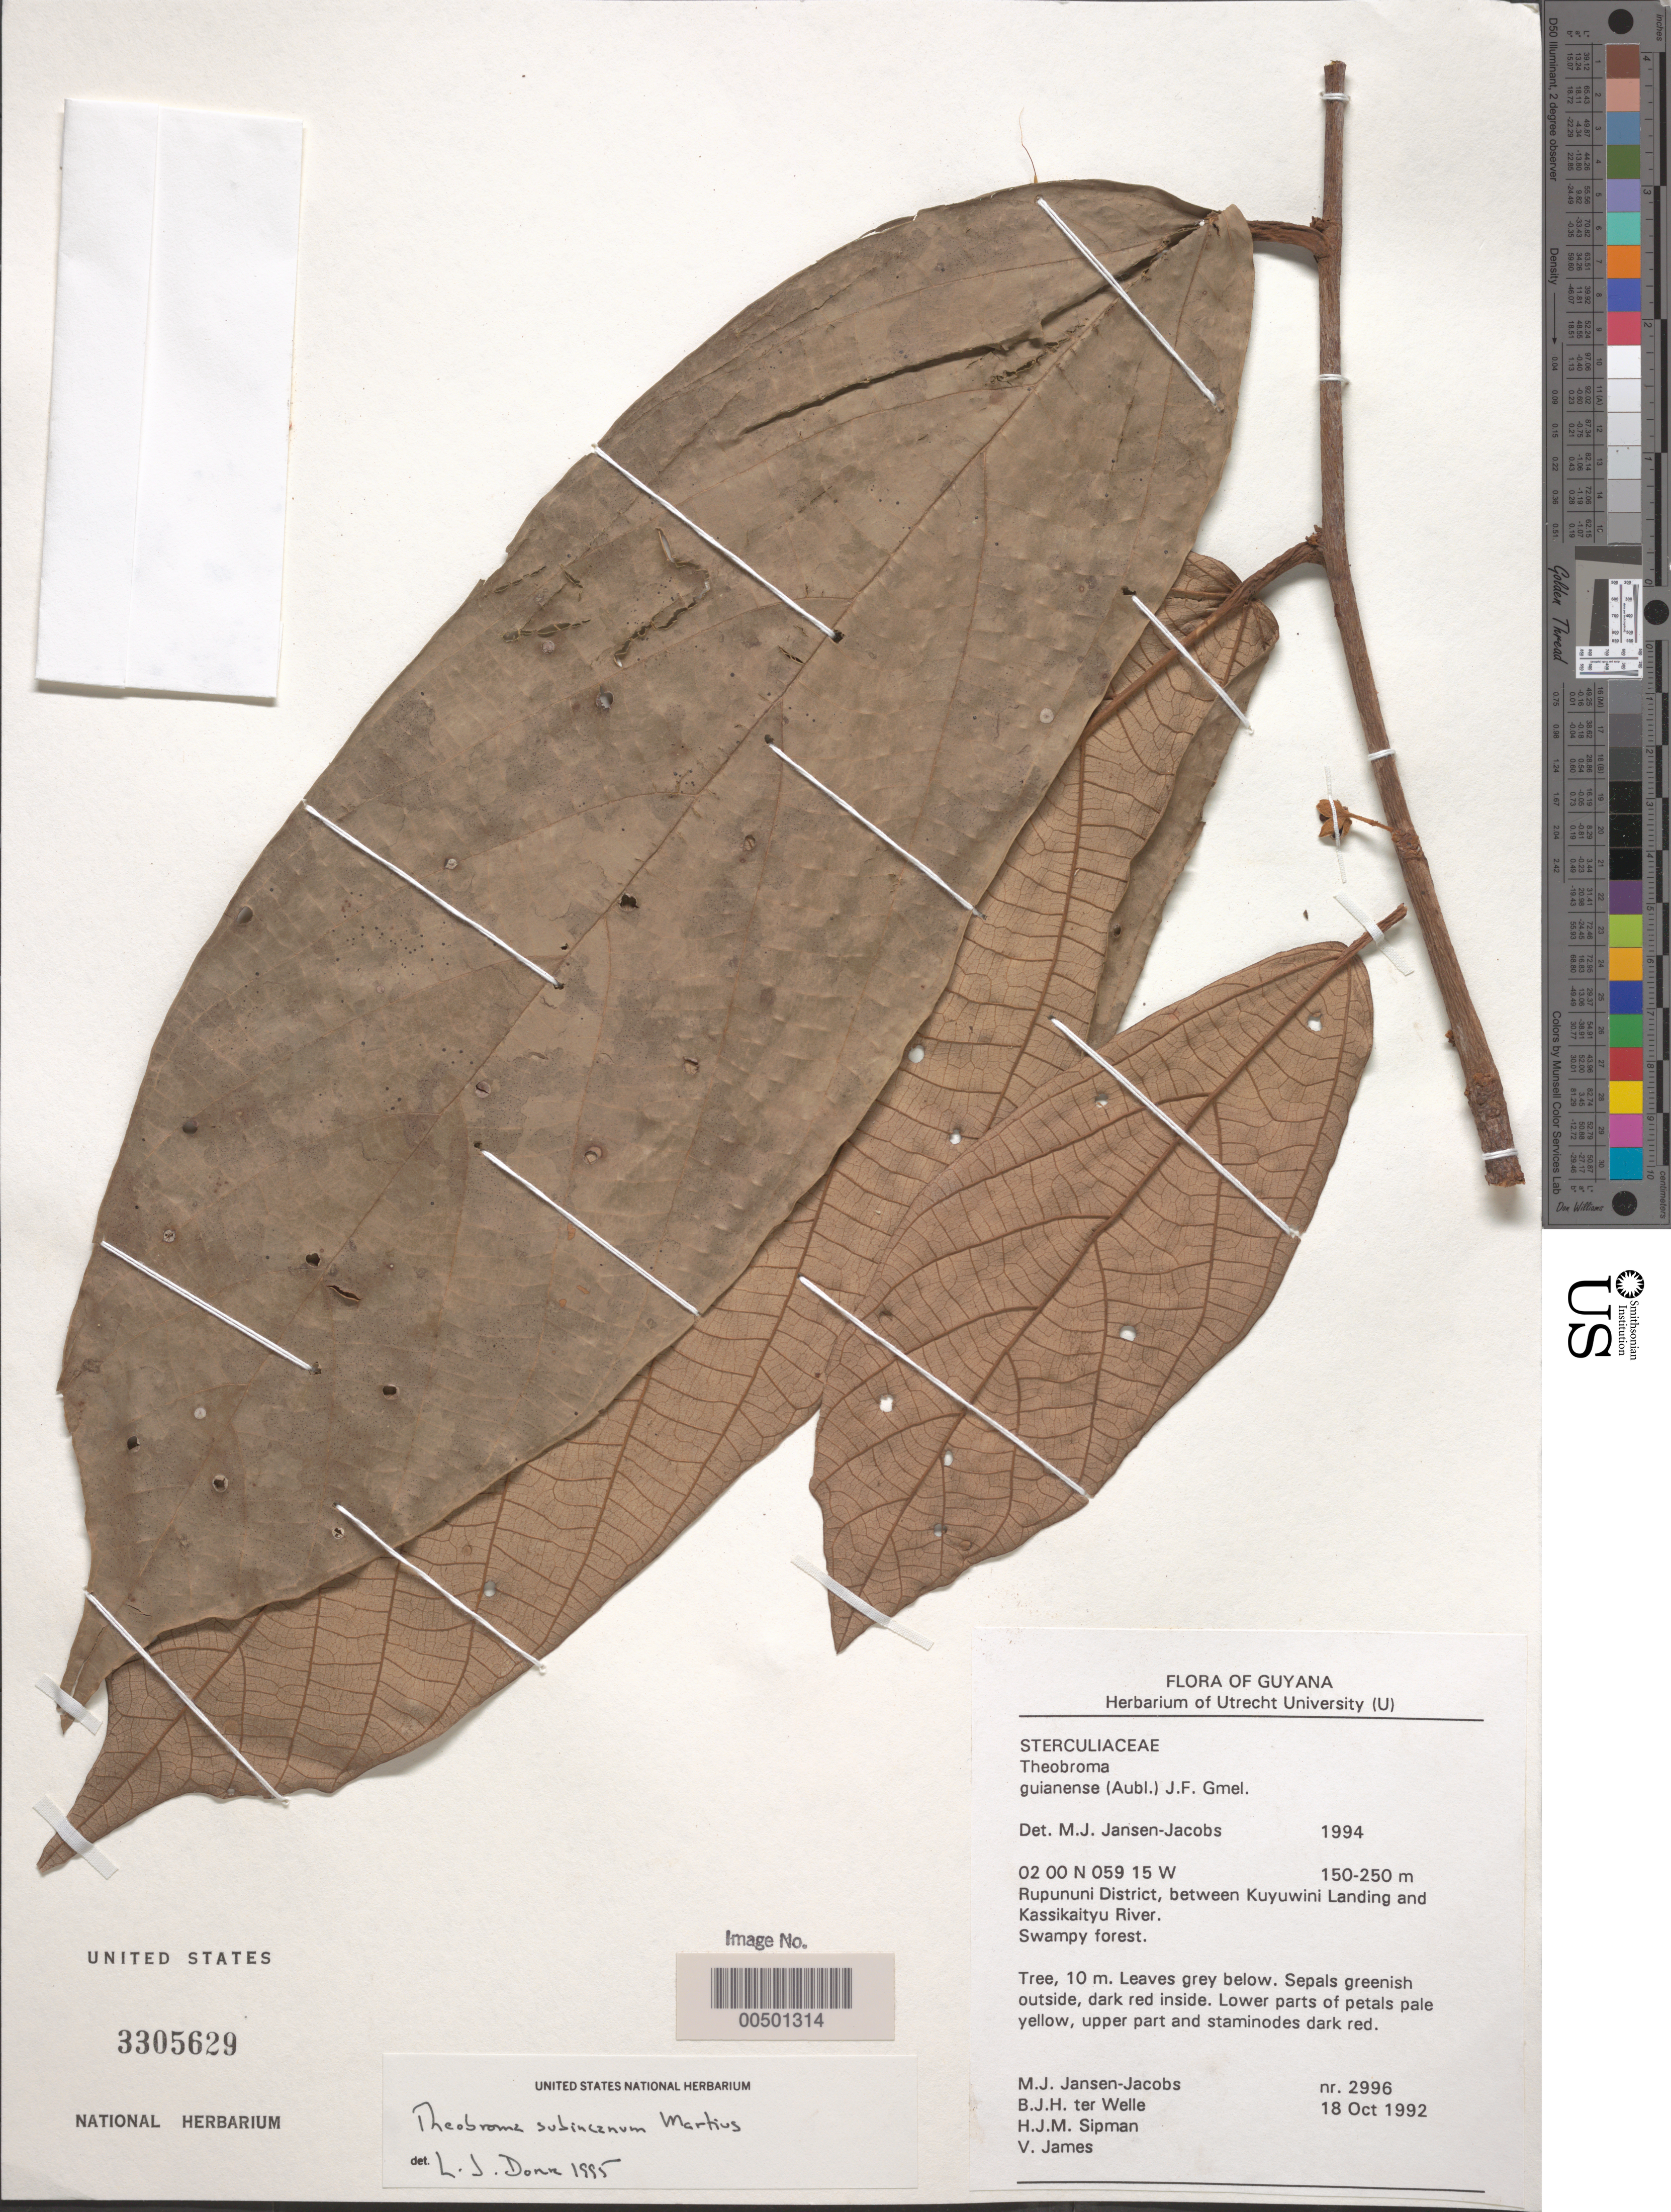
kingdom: Plantae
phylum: Tracheophyta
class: Magnoliopsida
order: Malvales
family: Malvaceae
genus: Theobroma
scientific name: Theobroma subincanum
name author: Mart.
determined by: Dorr, L. J., (BOT), Smithsonian Institution - National Museum of Natural History (UNITED STATES)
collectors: M. J. Jansen-Jacobs, B. Welle, H. J. M. Sipman & V. James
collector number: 2996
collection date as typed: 18 Oct 1992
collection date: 1992-10-18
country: Guyana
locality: Rupununi Dist., between Kuyuwini Landing and Kassikaityu River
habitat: Swampy forest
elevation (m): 150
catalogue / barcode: US 3305629